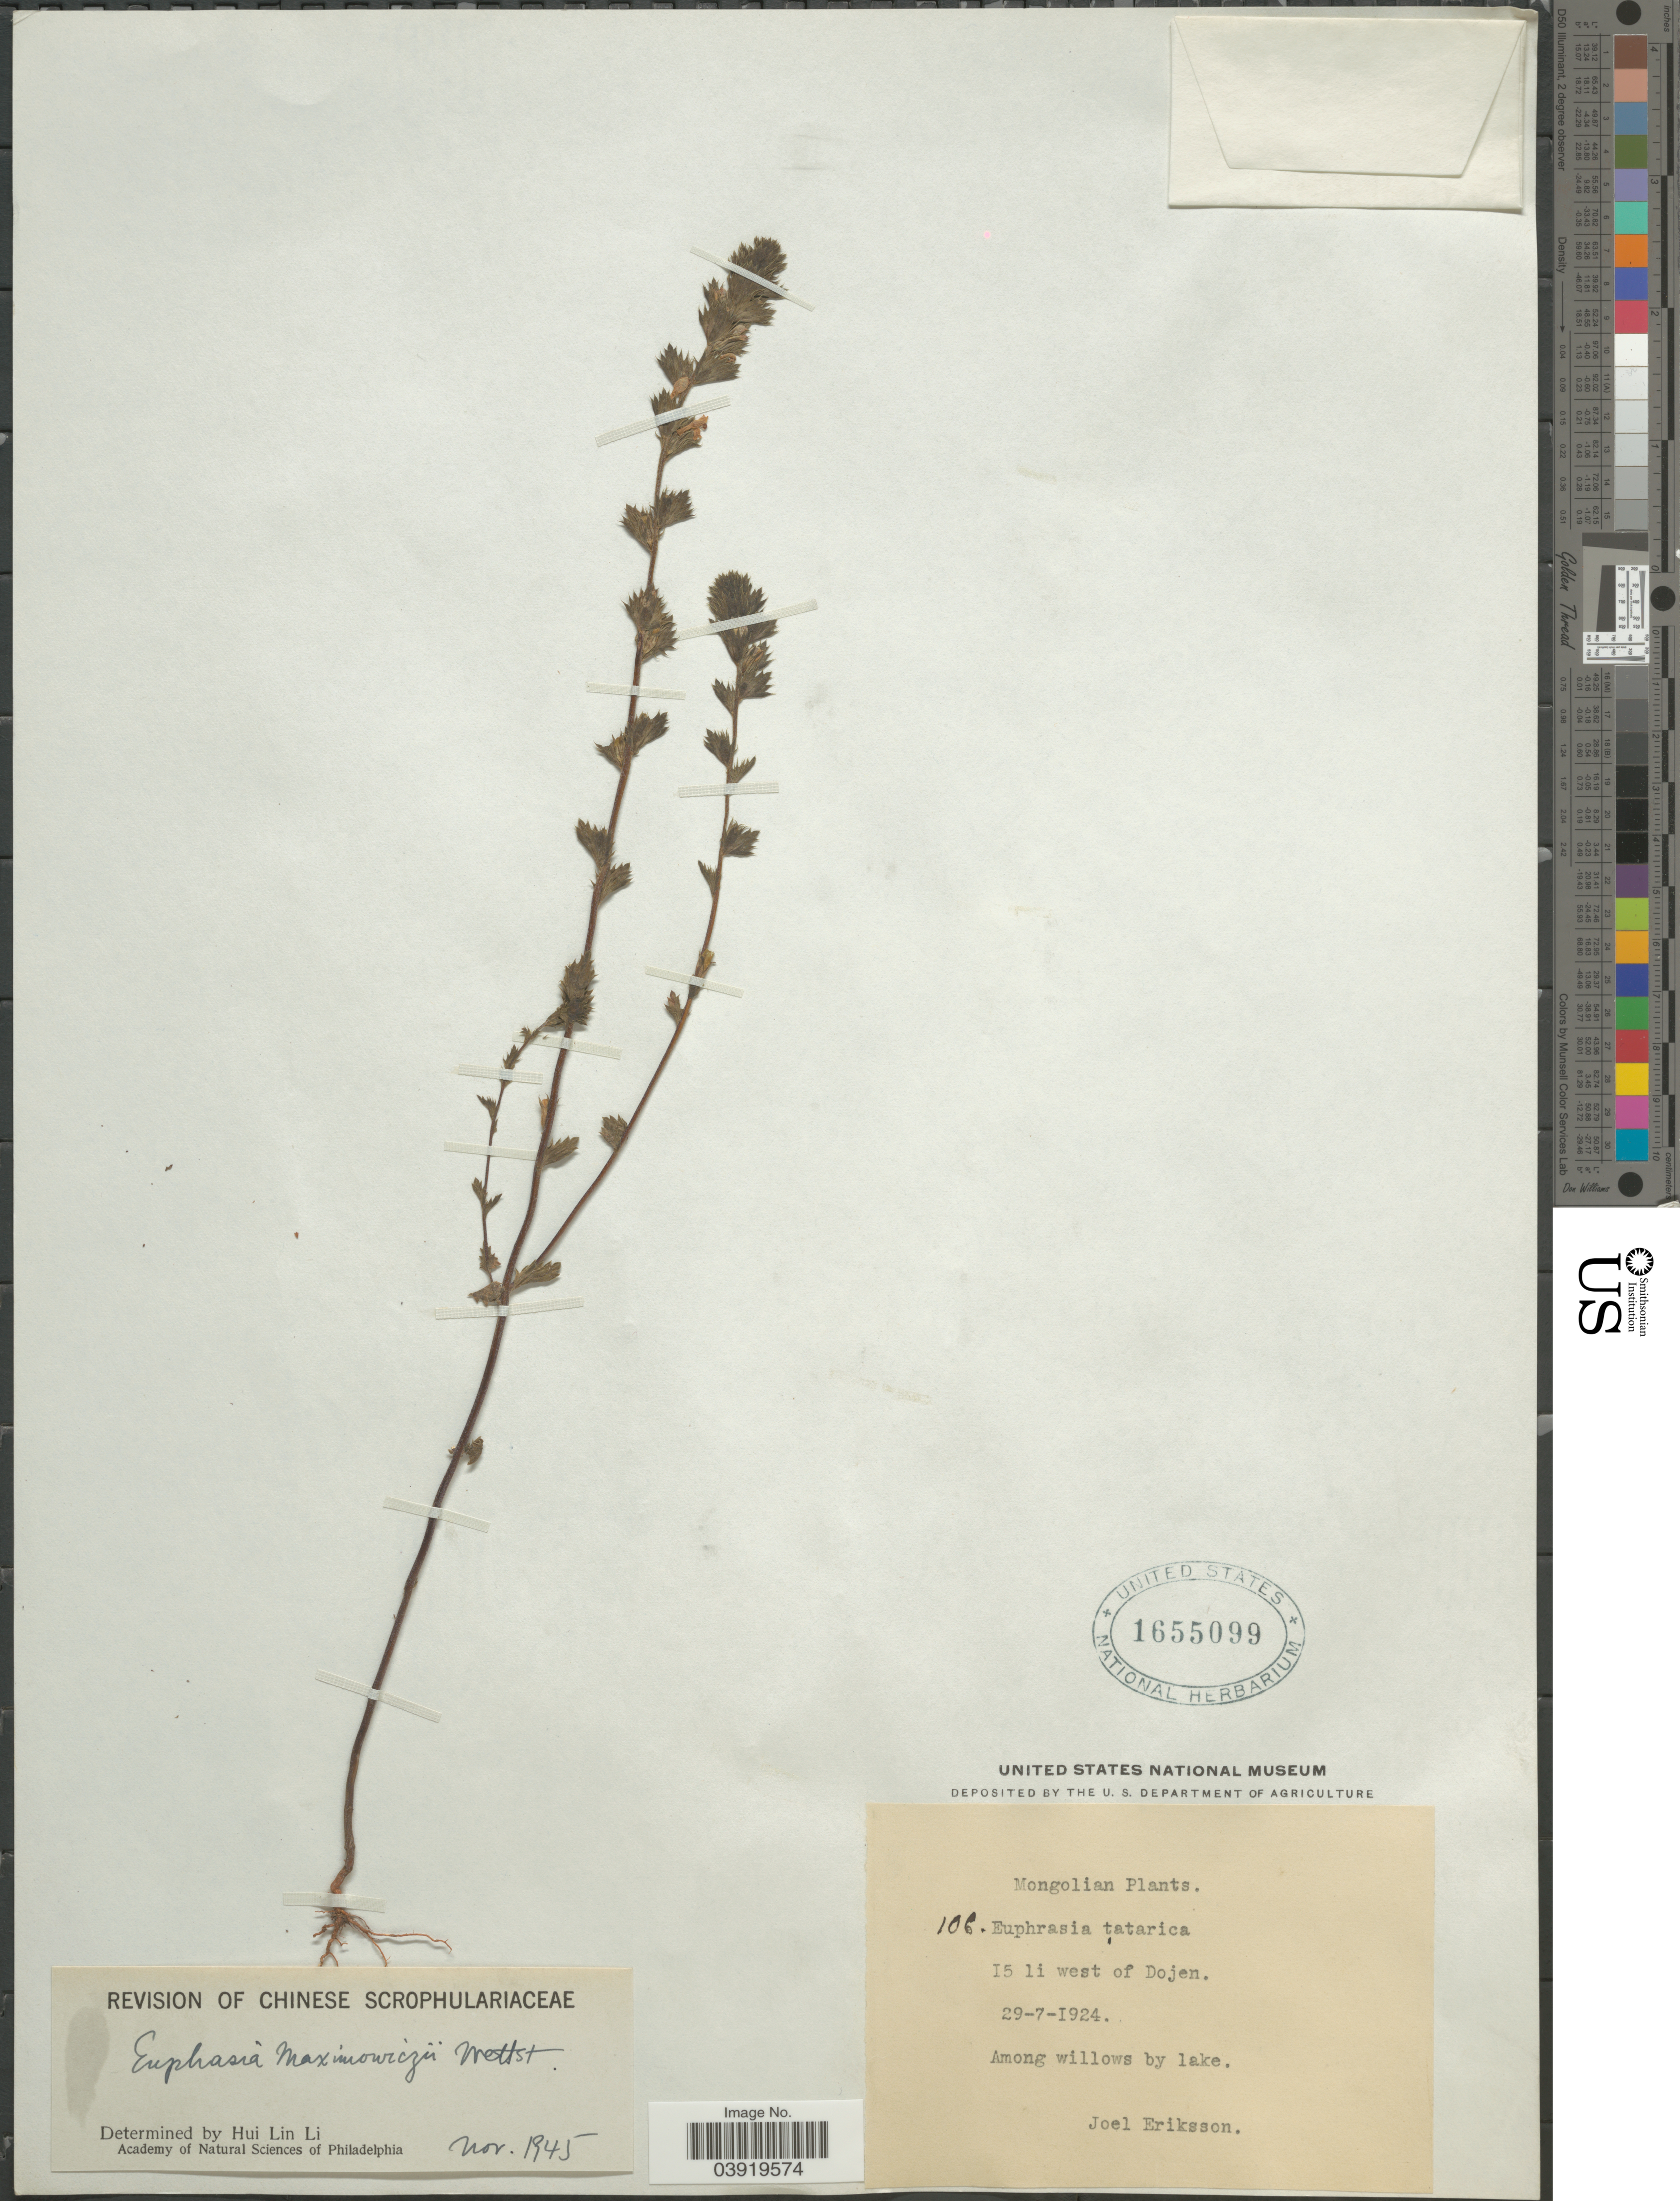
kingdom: Plantae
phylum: Tracheophyta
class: Magnoliopsida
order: Lamiales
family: Orobanchaceae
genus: Euphrasia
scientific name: Euphrasia maximowiczii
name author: Wettst. ex Palib.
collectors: J. Eriksson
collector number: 106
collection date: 1924-07-29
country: Mongolia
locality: Mongolian. 15 li west of Dojen.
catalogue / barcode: US 1655099